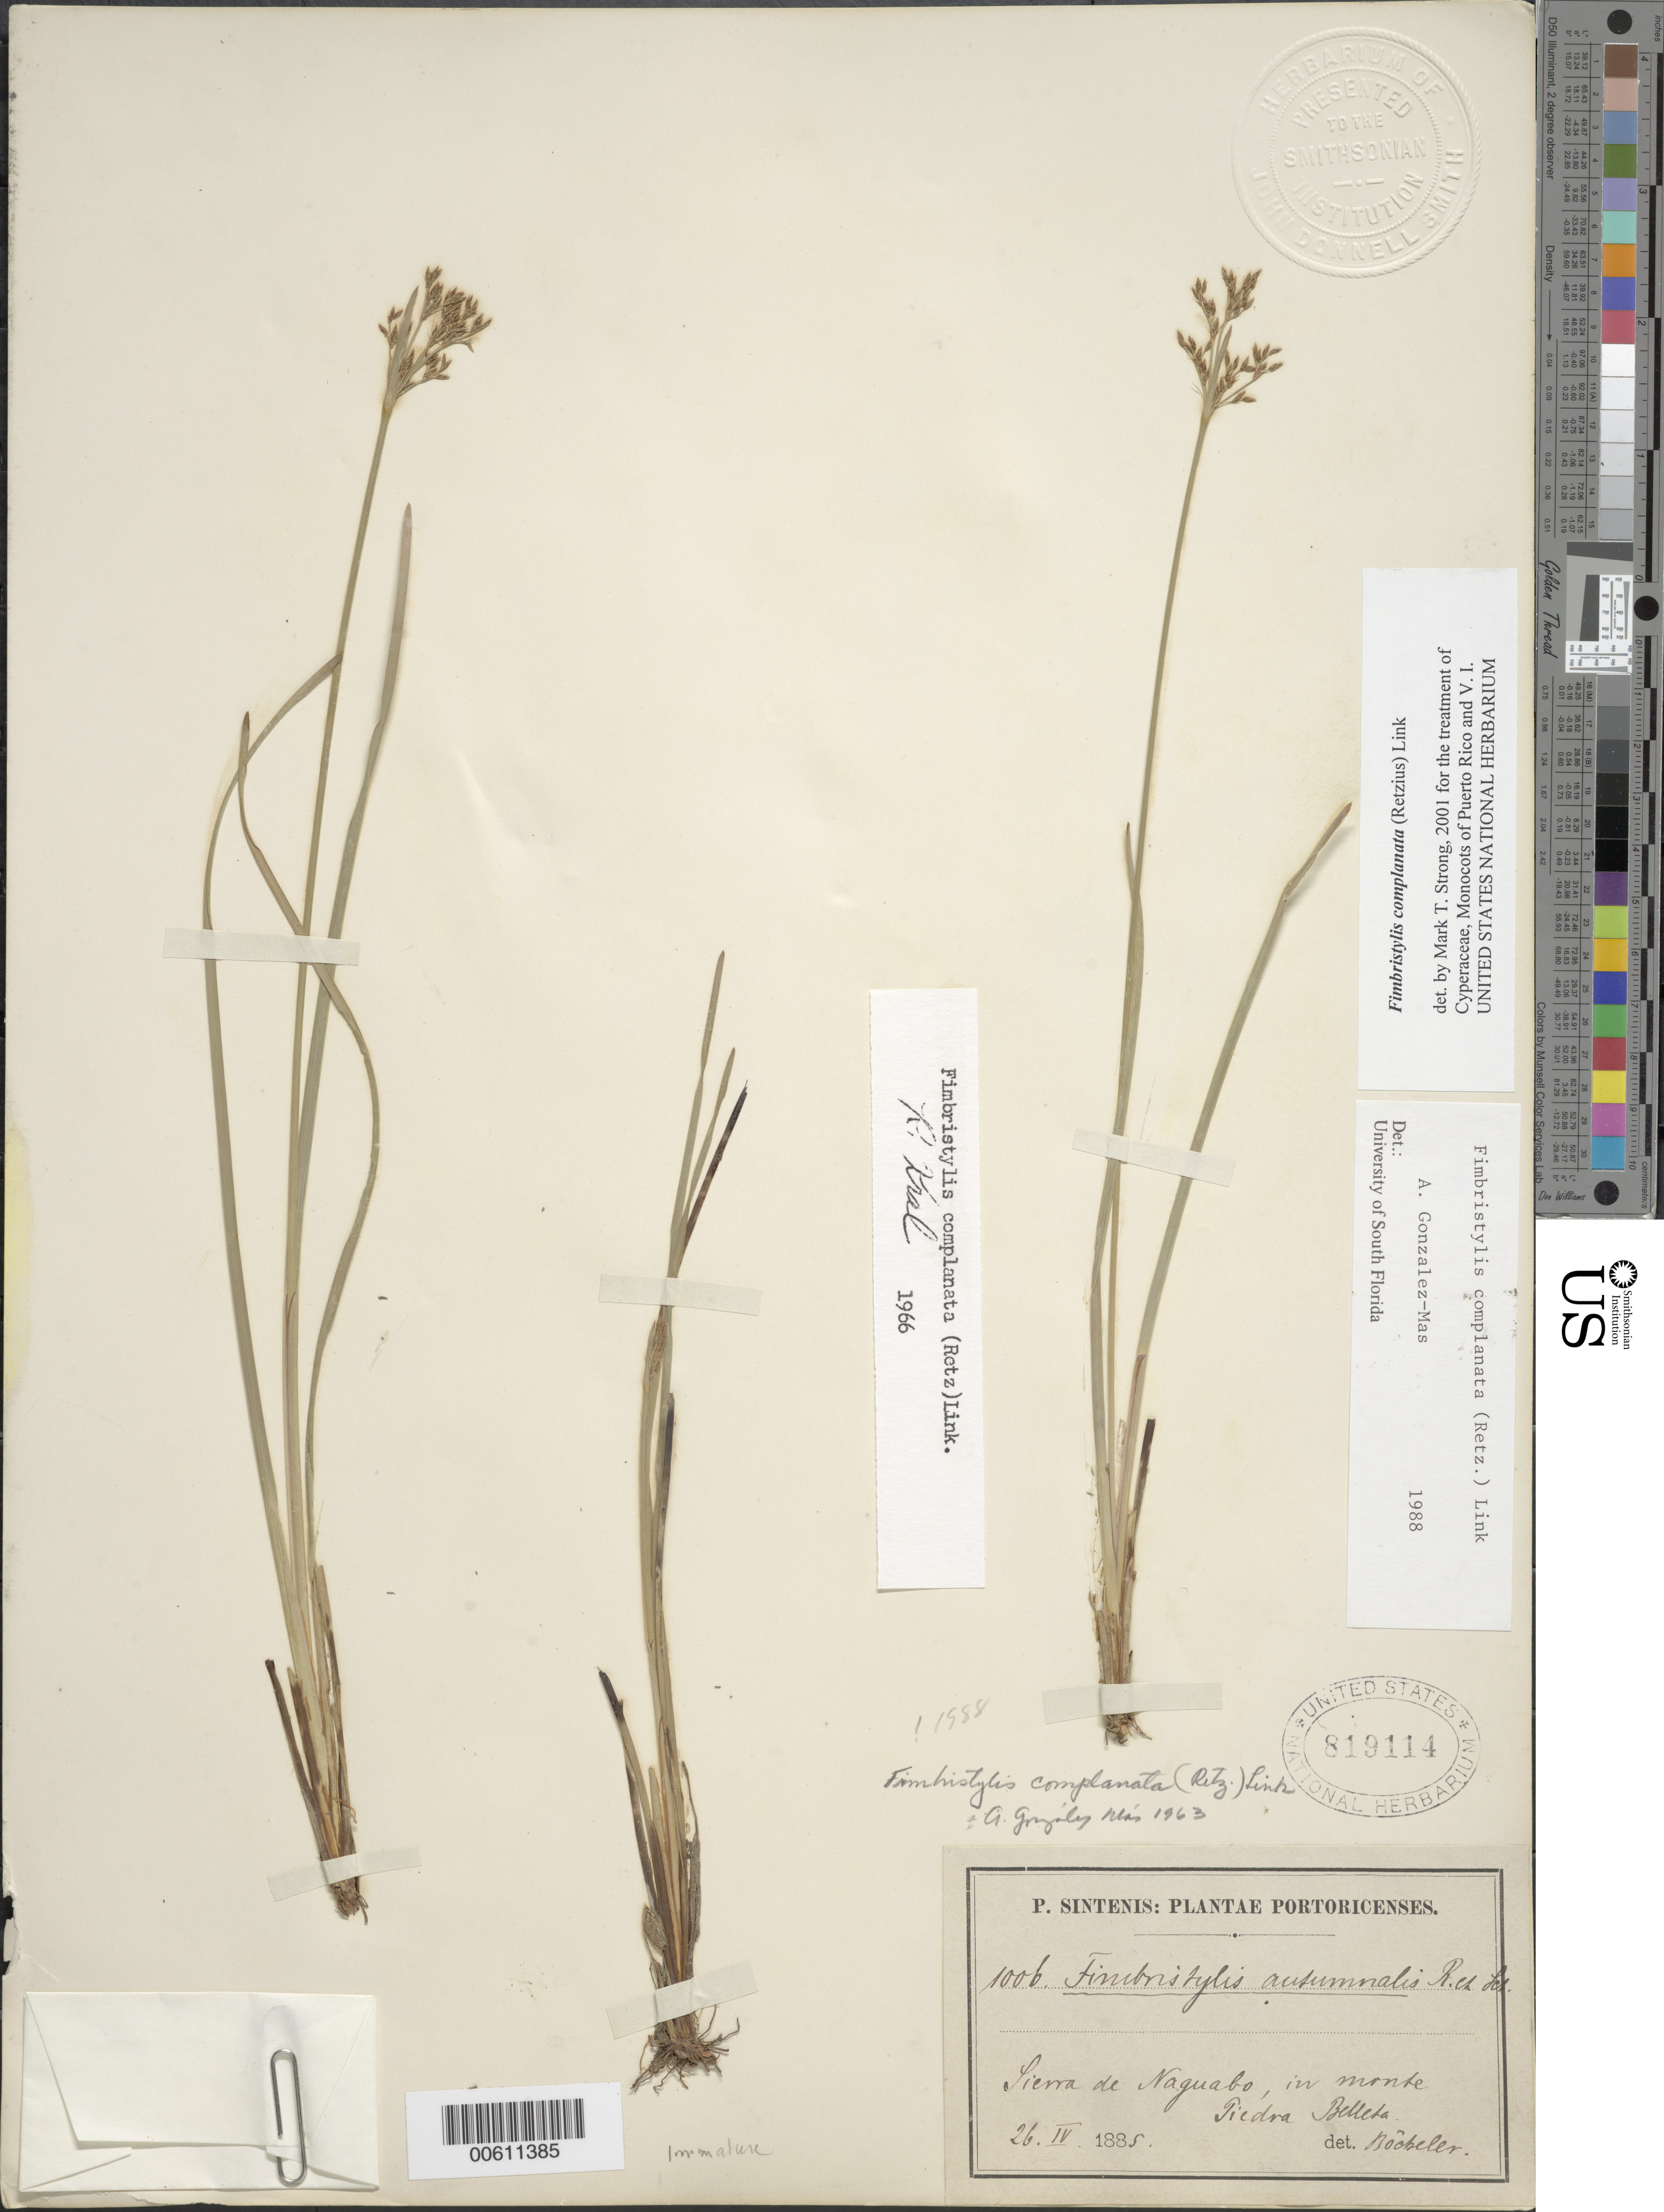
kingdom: Plantae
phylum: Tracheophyta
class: Liliopsida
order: Poales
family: Cyperaceae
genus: Fimbristylis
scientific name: Fimbristylis complanata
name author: (Retz.) Link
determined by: Strong, M. T., (US), Smithsonian Institution - National Museum of Natural History (UNITED STATES)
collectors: P. Sintenis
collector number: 1006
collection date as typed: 26 Apr 1885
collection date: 1885-04-26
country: Puerto Rico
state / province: Naguabo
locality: Sierra de Naguabo.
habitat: In monte Piedra Belleta.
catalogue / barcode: US 819114